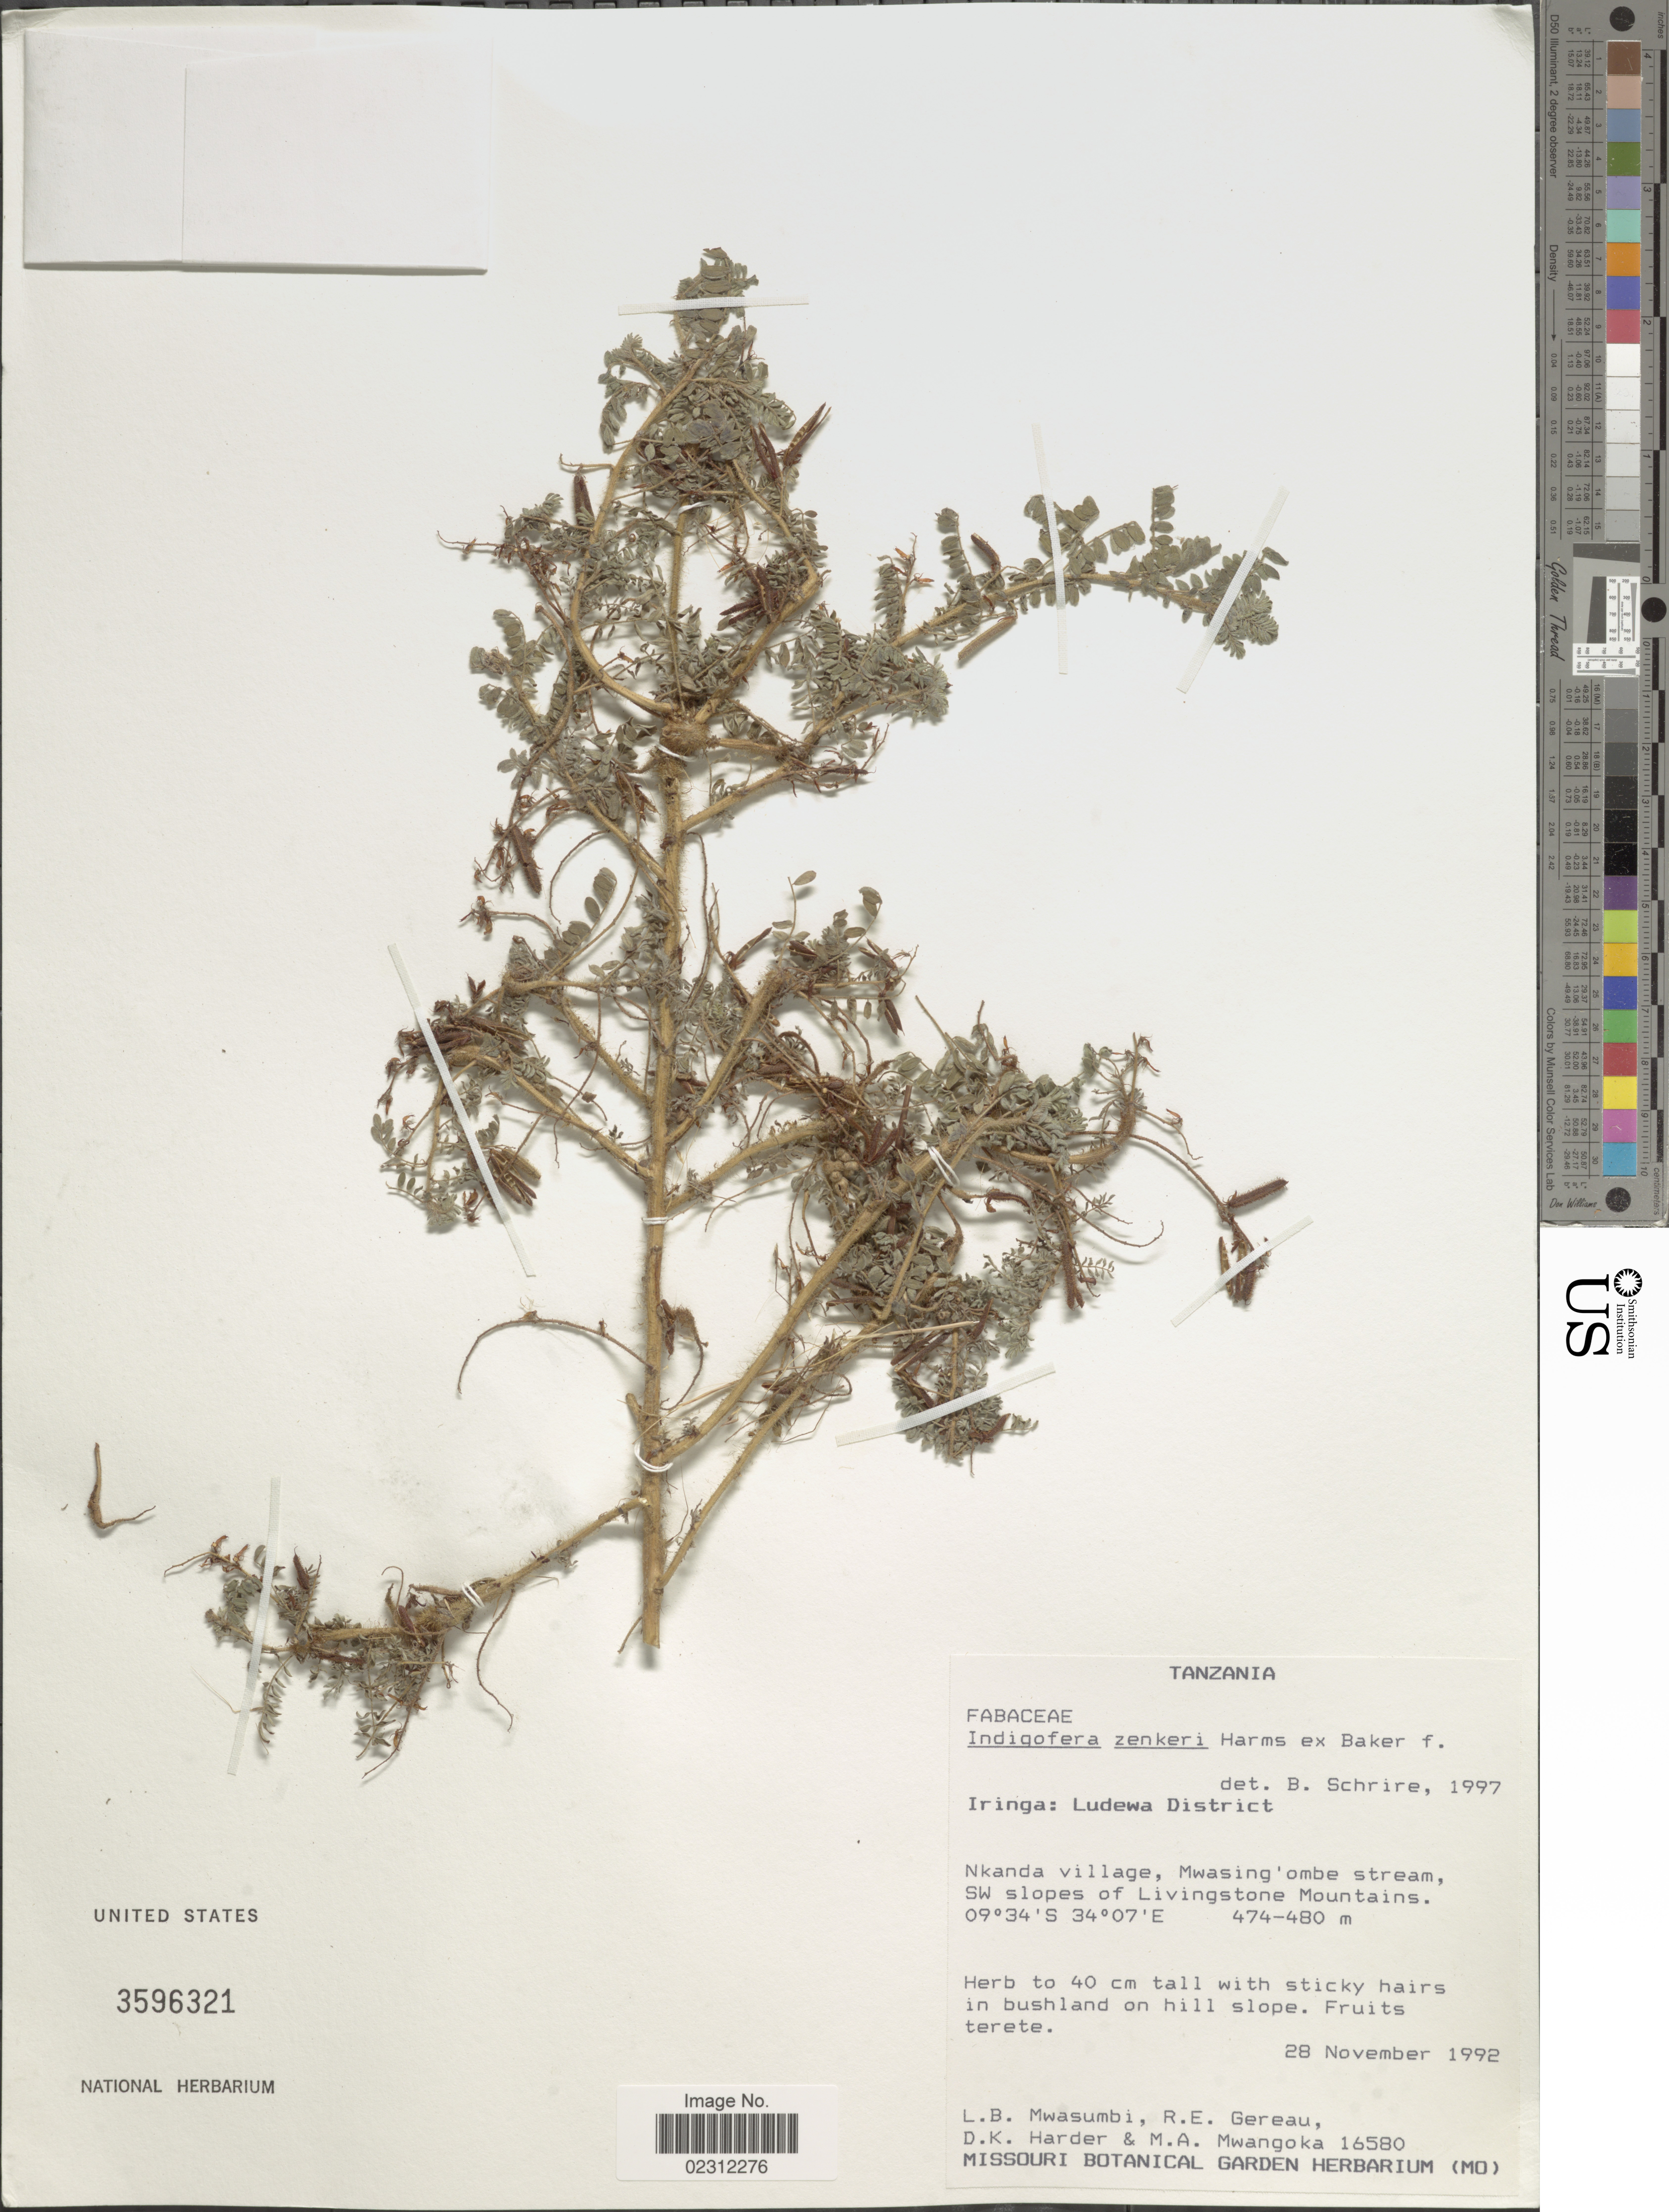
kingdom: Plantae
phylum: Tracheophyta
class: Magnoliopsida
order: Fabales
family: Fabaceae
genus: Indigofera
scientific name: Indigofera zenkeri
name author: Baker f.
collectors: L. Mwasumbi, R. Gereau, D. Harder & M. Mwanagoka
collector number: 16580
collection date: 1992-11-28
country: Tanzania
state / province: Iringa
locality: Ludewa District, Nkanda village, Mwasing'ombe stream, SW slopes of Livingstone Mountains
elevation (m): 474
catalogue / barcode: US 3596321